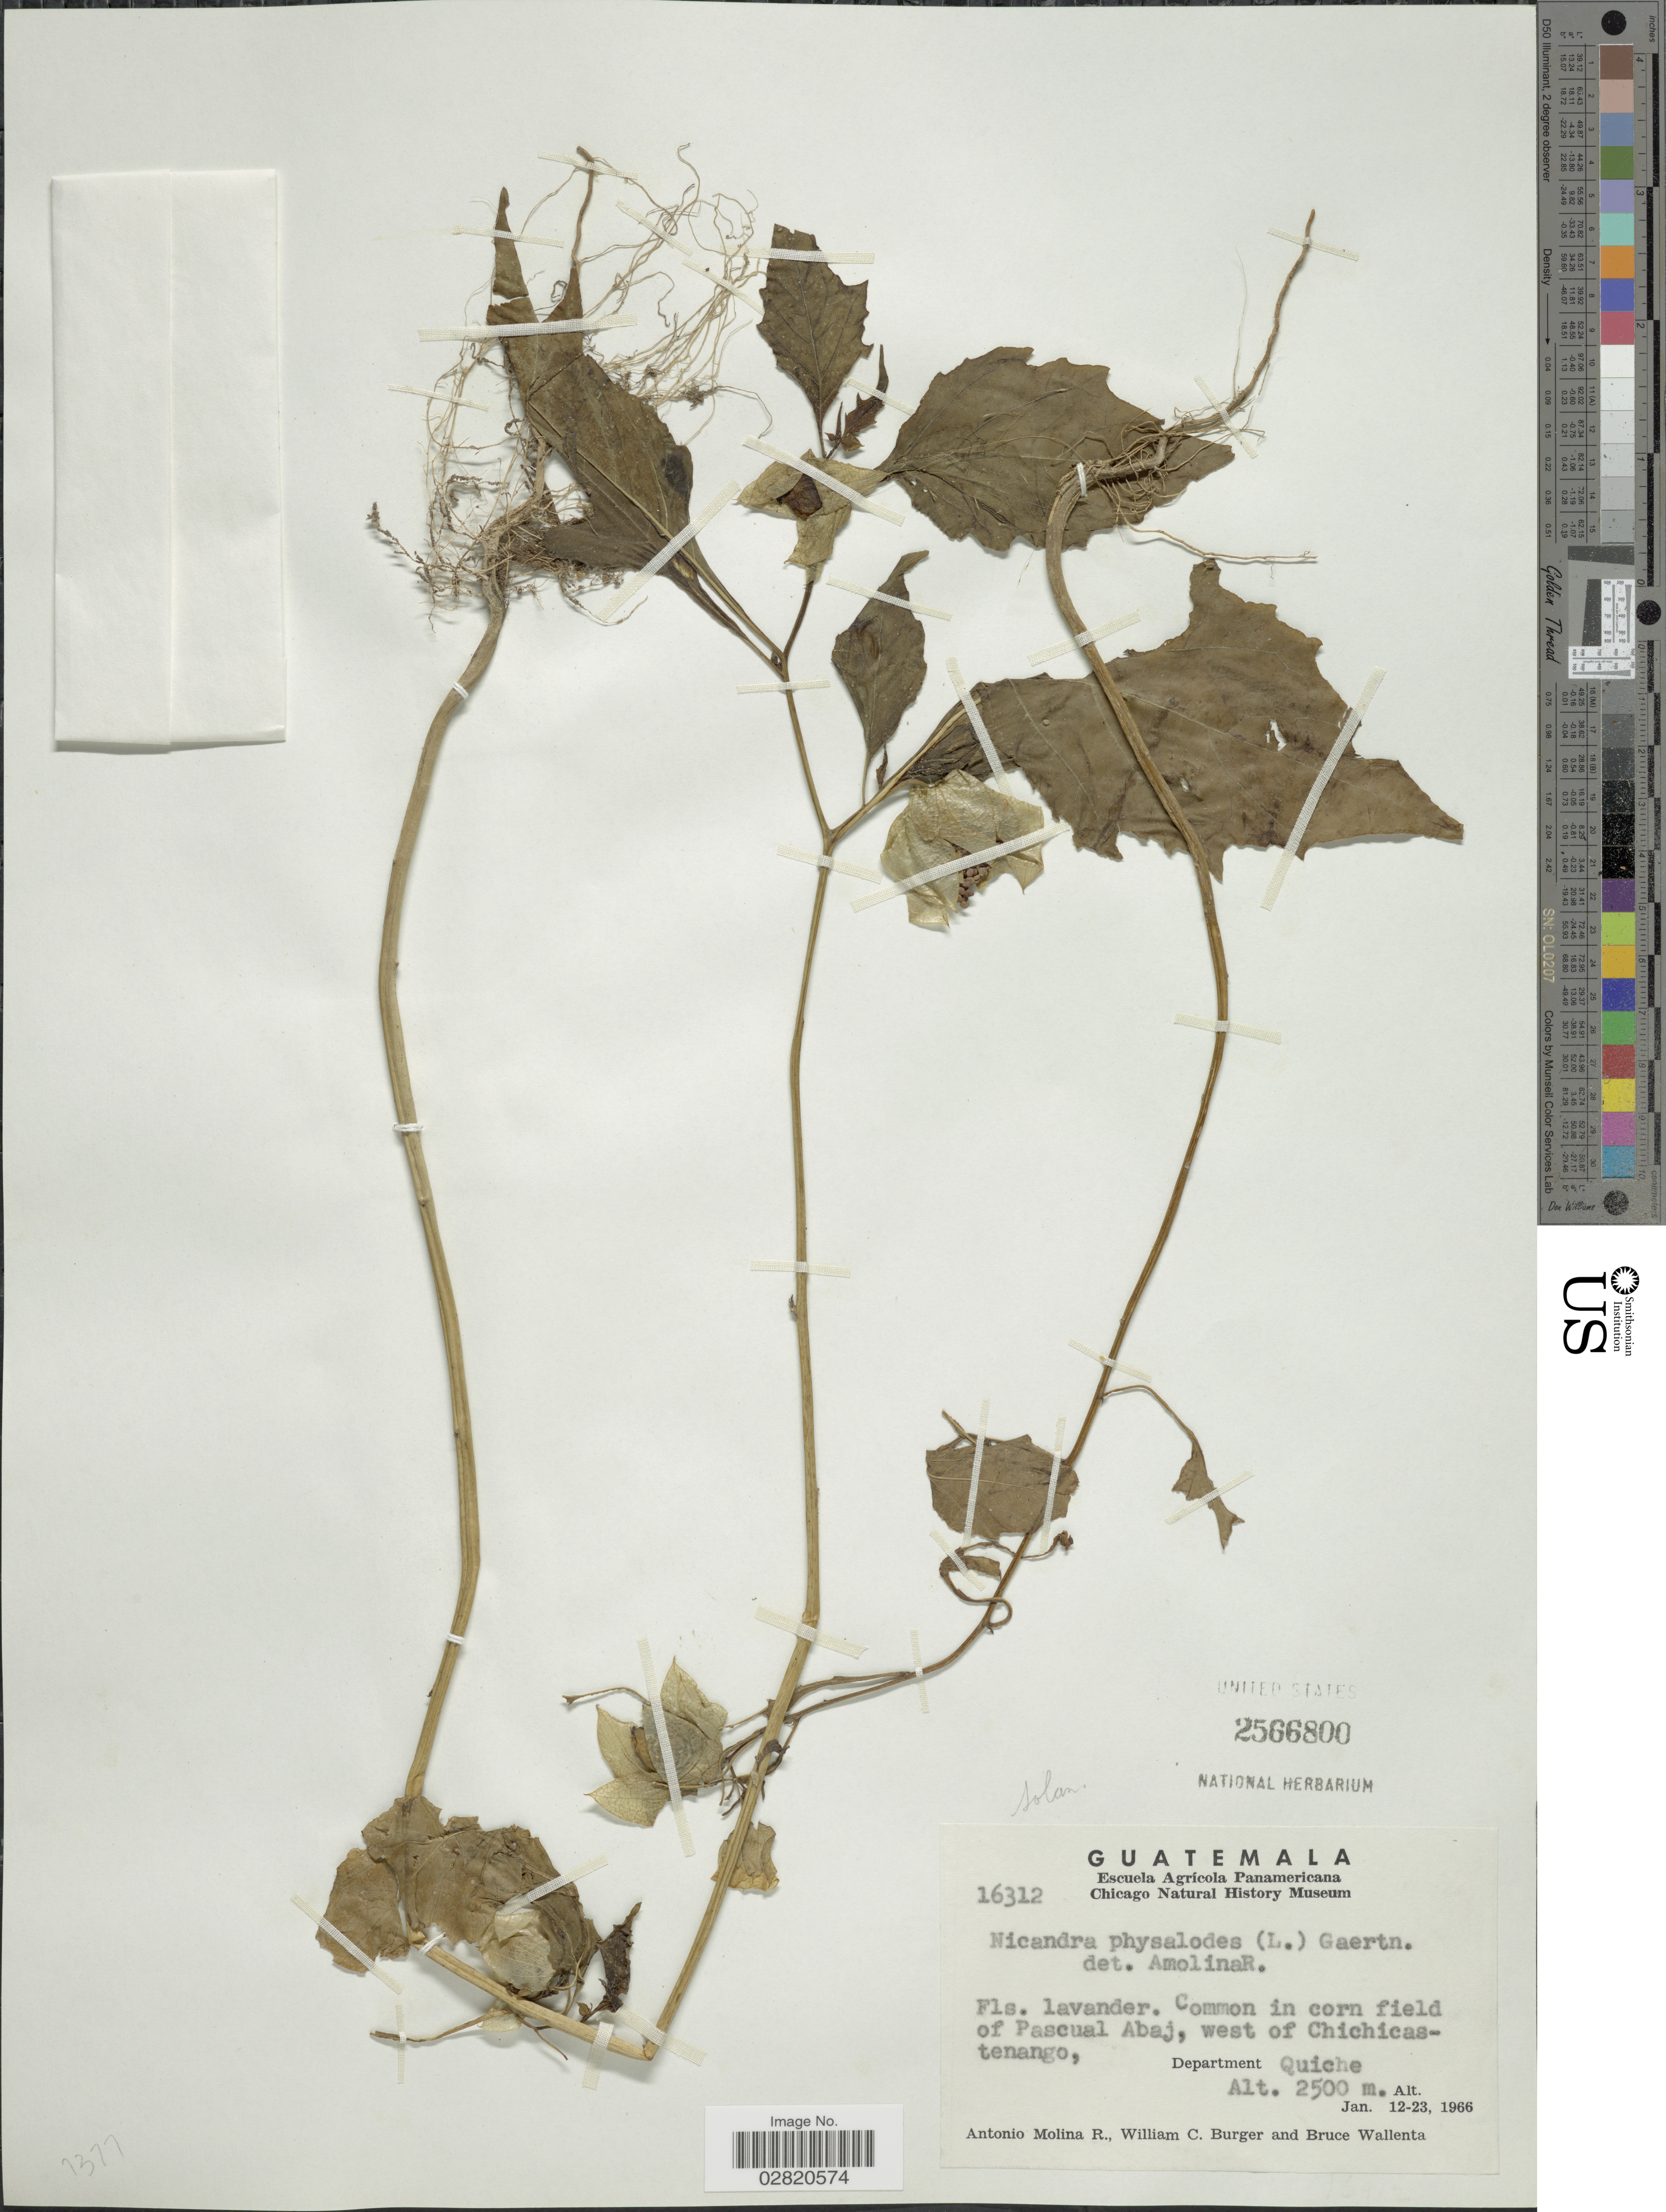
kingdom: Plantae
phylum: Tracheophyta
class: Magnoliopsida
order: Solanales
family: Solanaceae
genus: Nicandra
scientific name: Nicandra physalodes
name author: (L.) Gaertn.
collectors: A. Molina R., W. Burger & B. Wallenta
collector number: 16312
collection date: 1966-01-12/1966-01-23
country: Guatemala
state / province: El Quiché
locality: Common in corn field of Pascual Abaj, west of Chichicas-tenango. Department Quiche.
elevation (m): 2500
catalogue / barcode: US 2566800